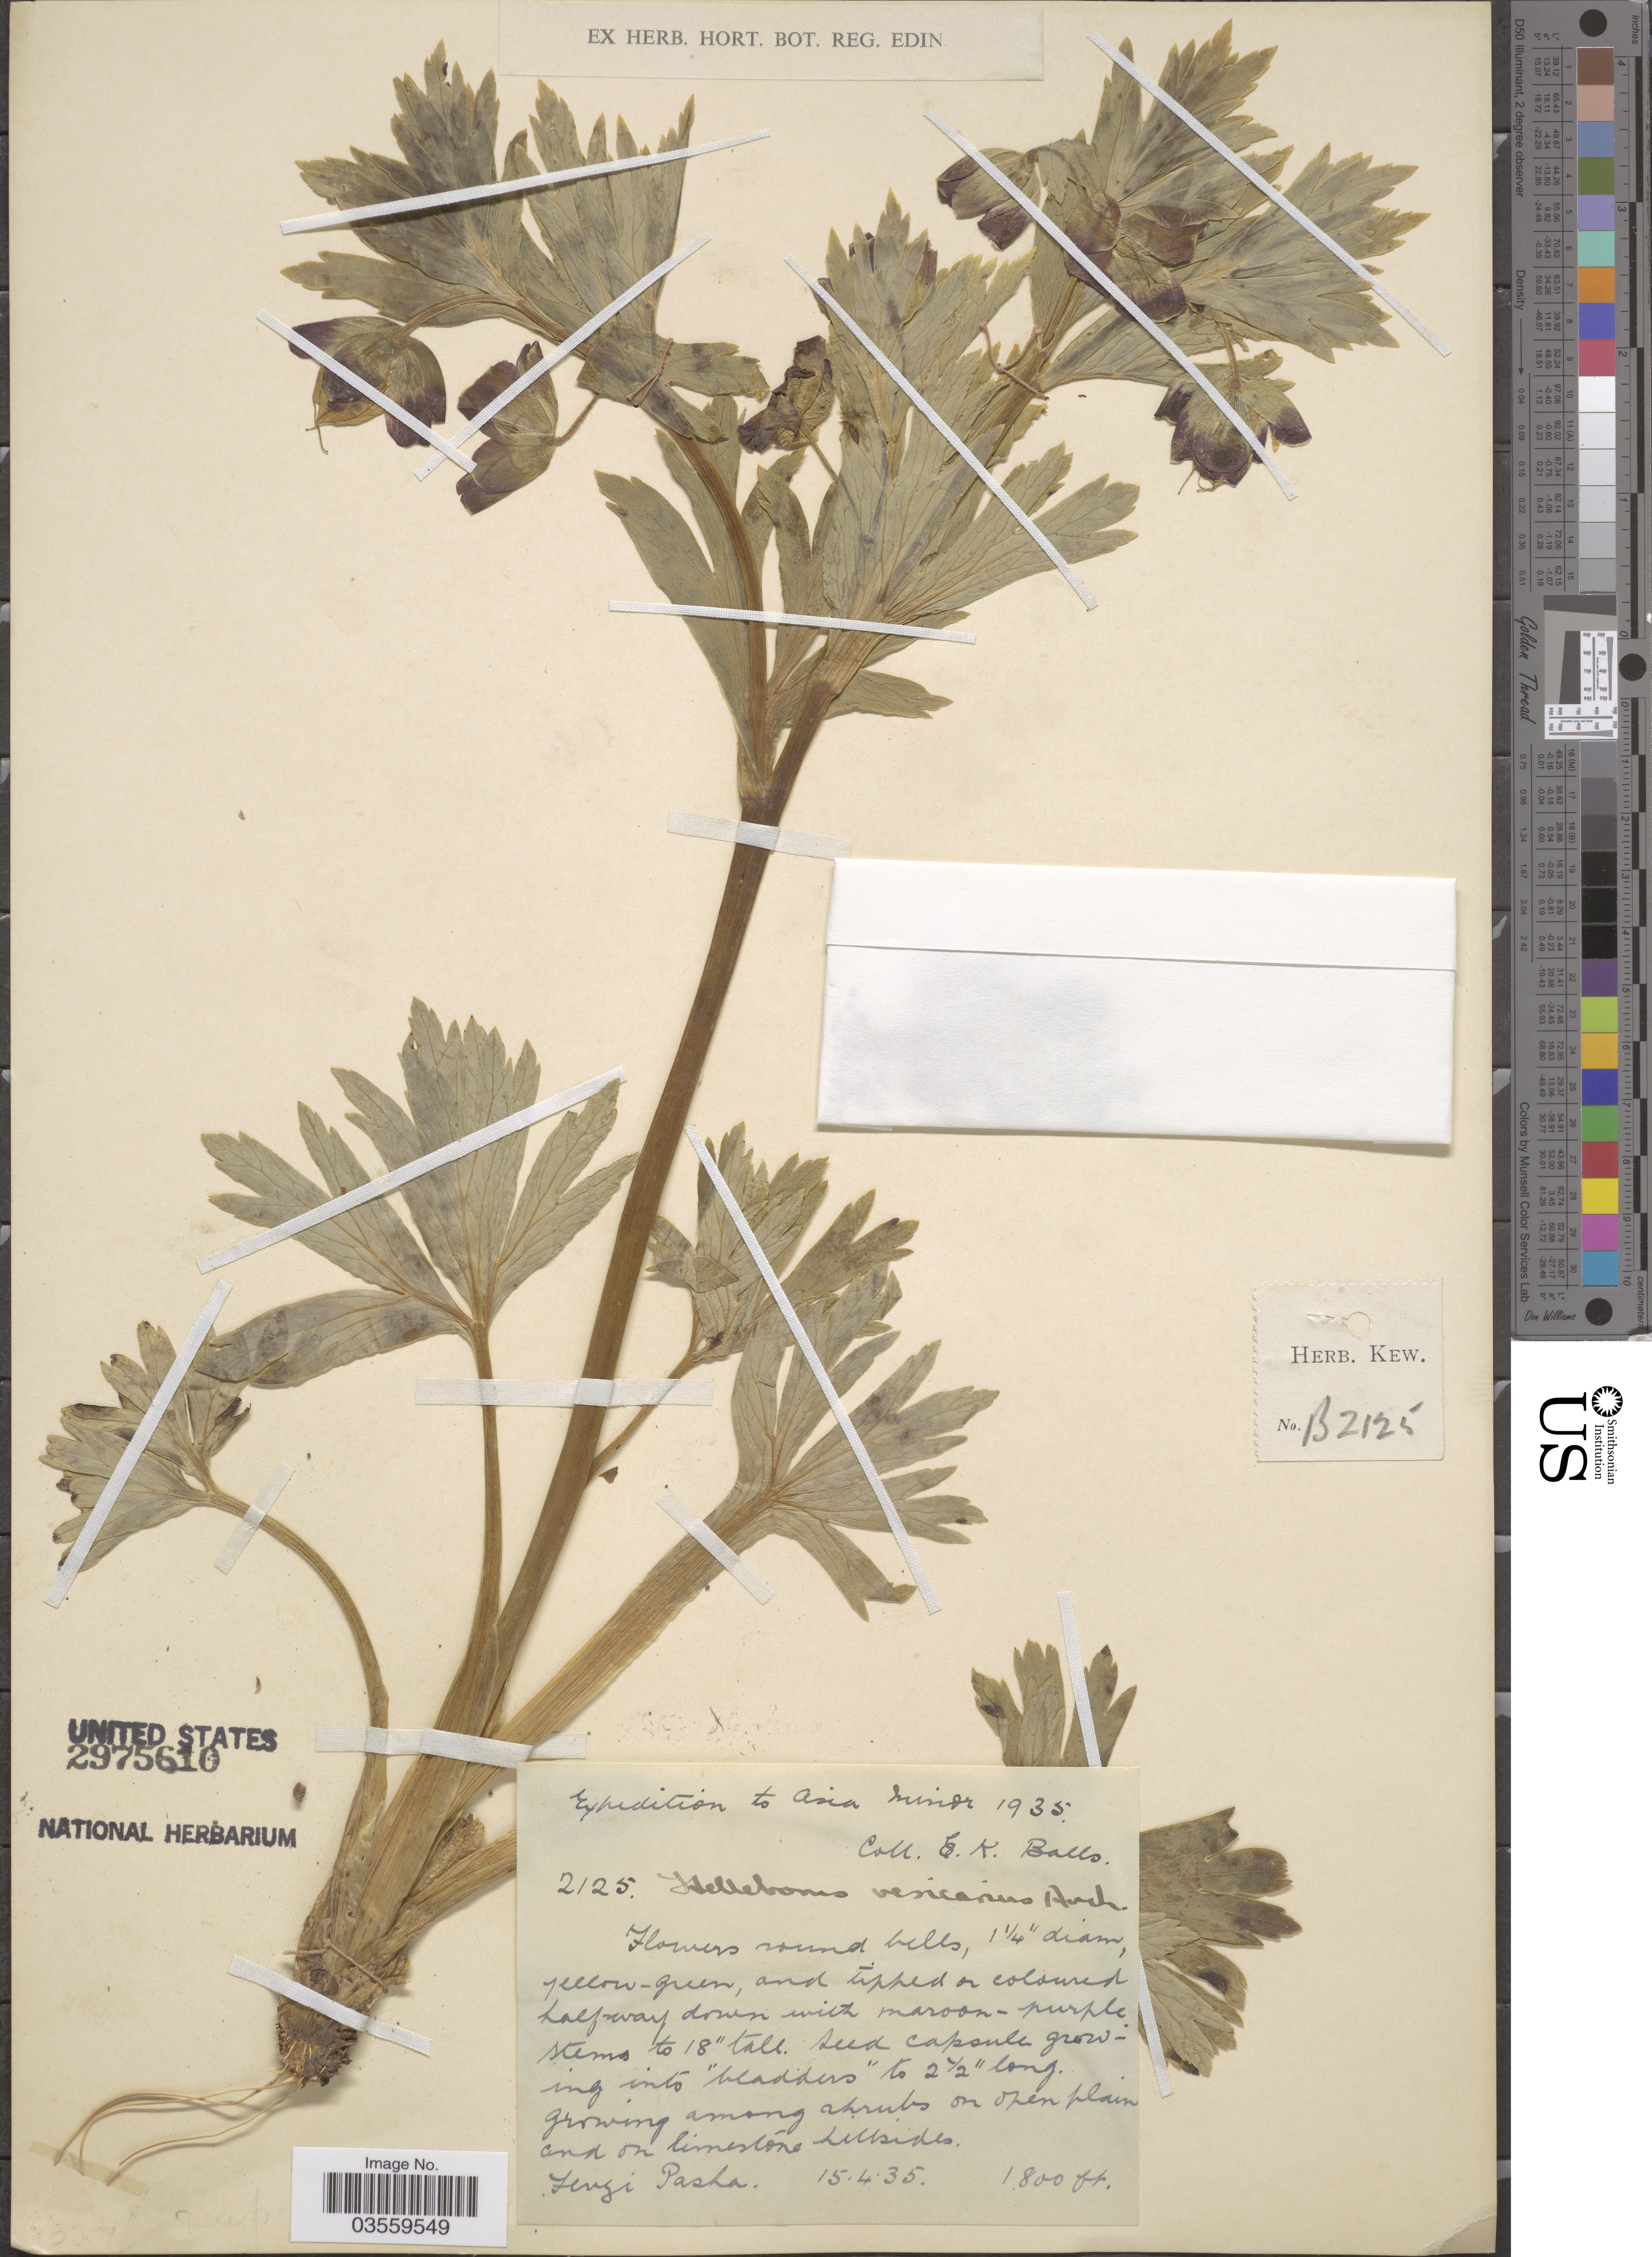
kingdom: Plantae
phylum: Tracheophyta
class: Magnoliopsida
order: Ranunculales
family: Ranunculaceae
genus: Helleborus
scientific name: Helleborus vesicarius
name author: Aucher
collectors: E. K. Balls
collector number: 2125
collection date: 1935-04-15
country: Turkey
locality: Asia Minor. Lengi Pasla. [interpreted]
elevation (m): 549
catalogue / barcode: US 2975610